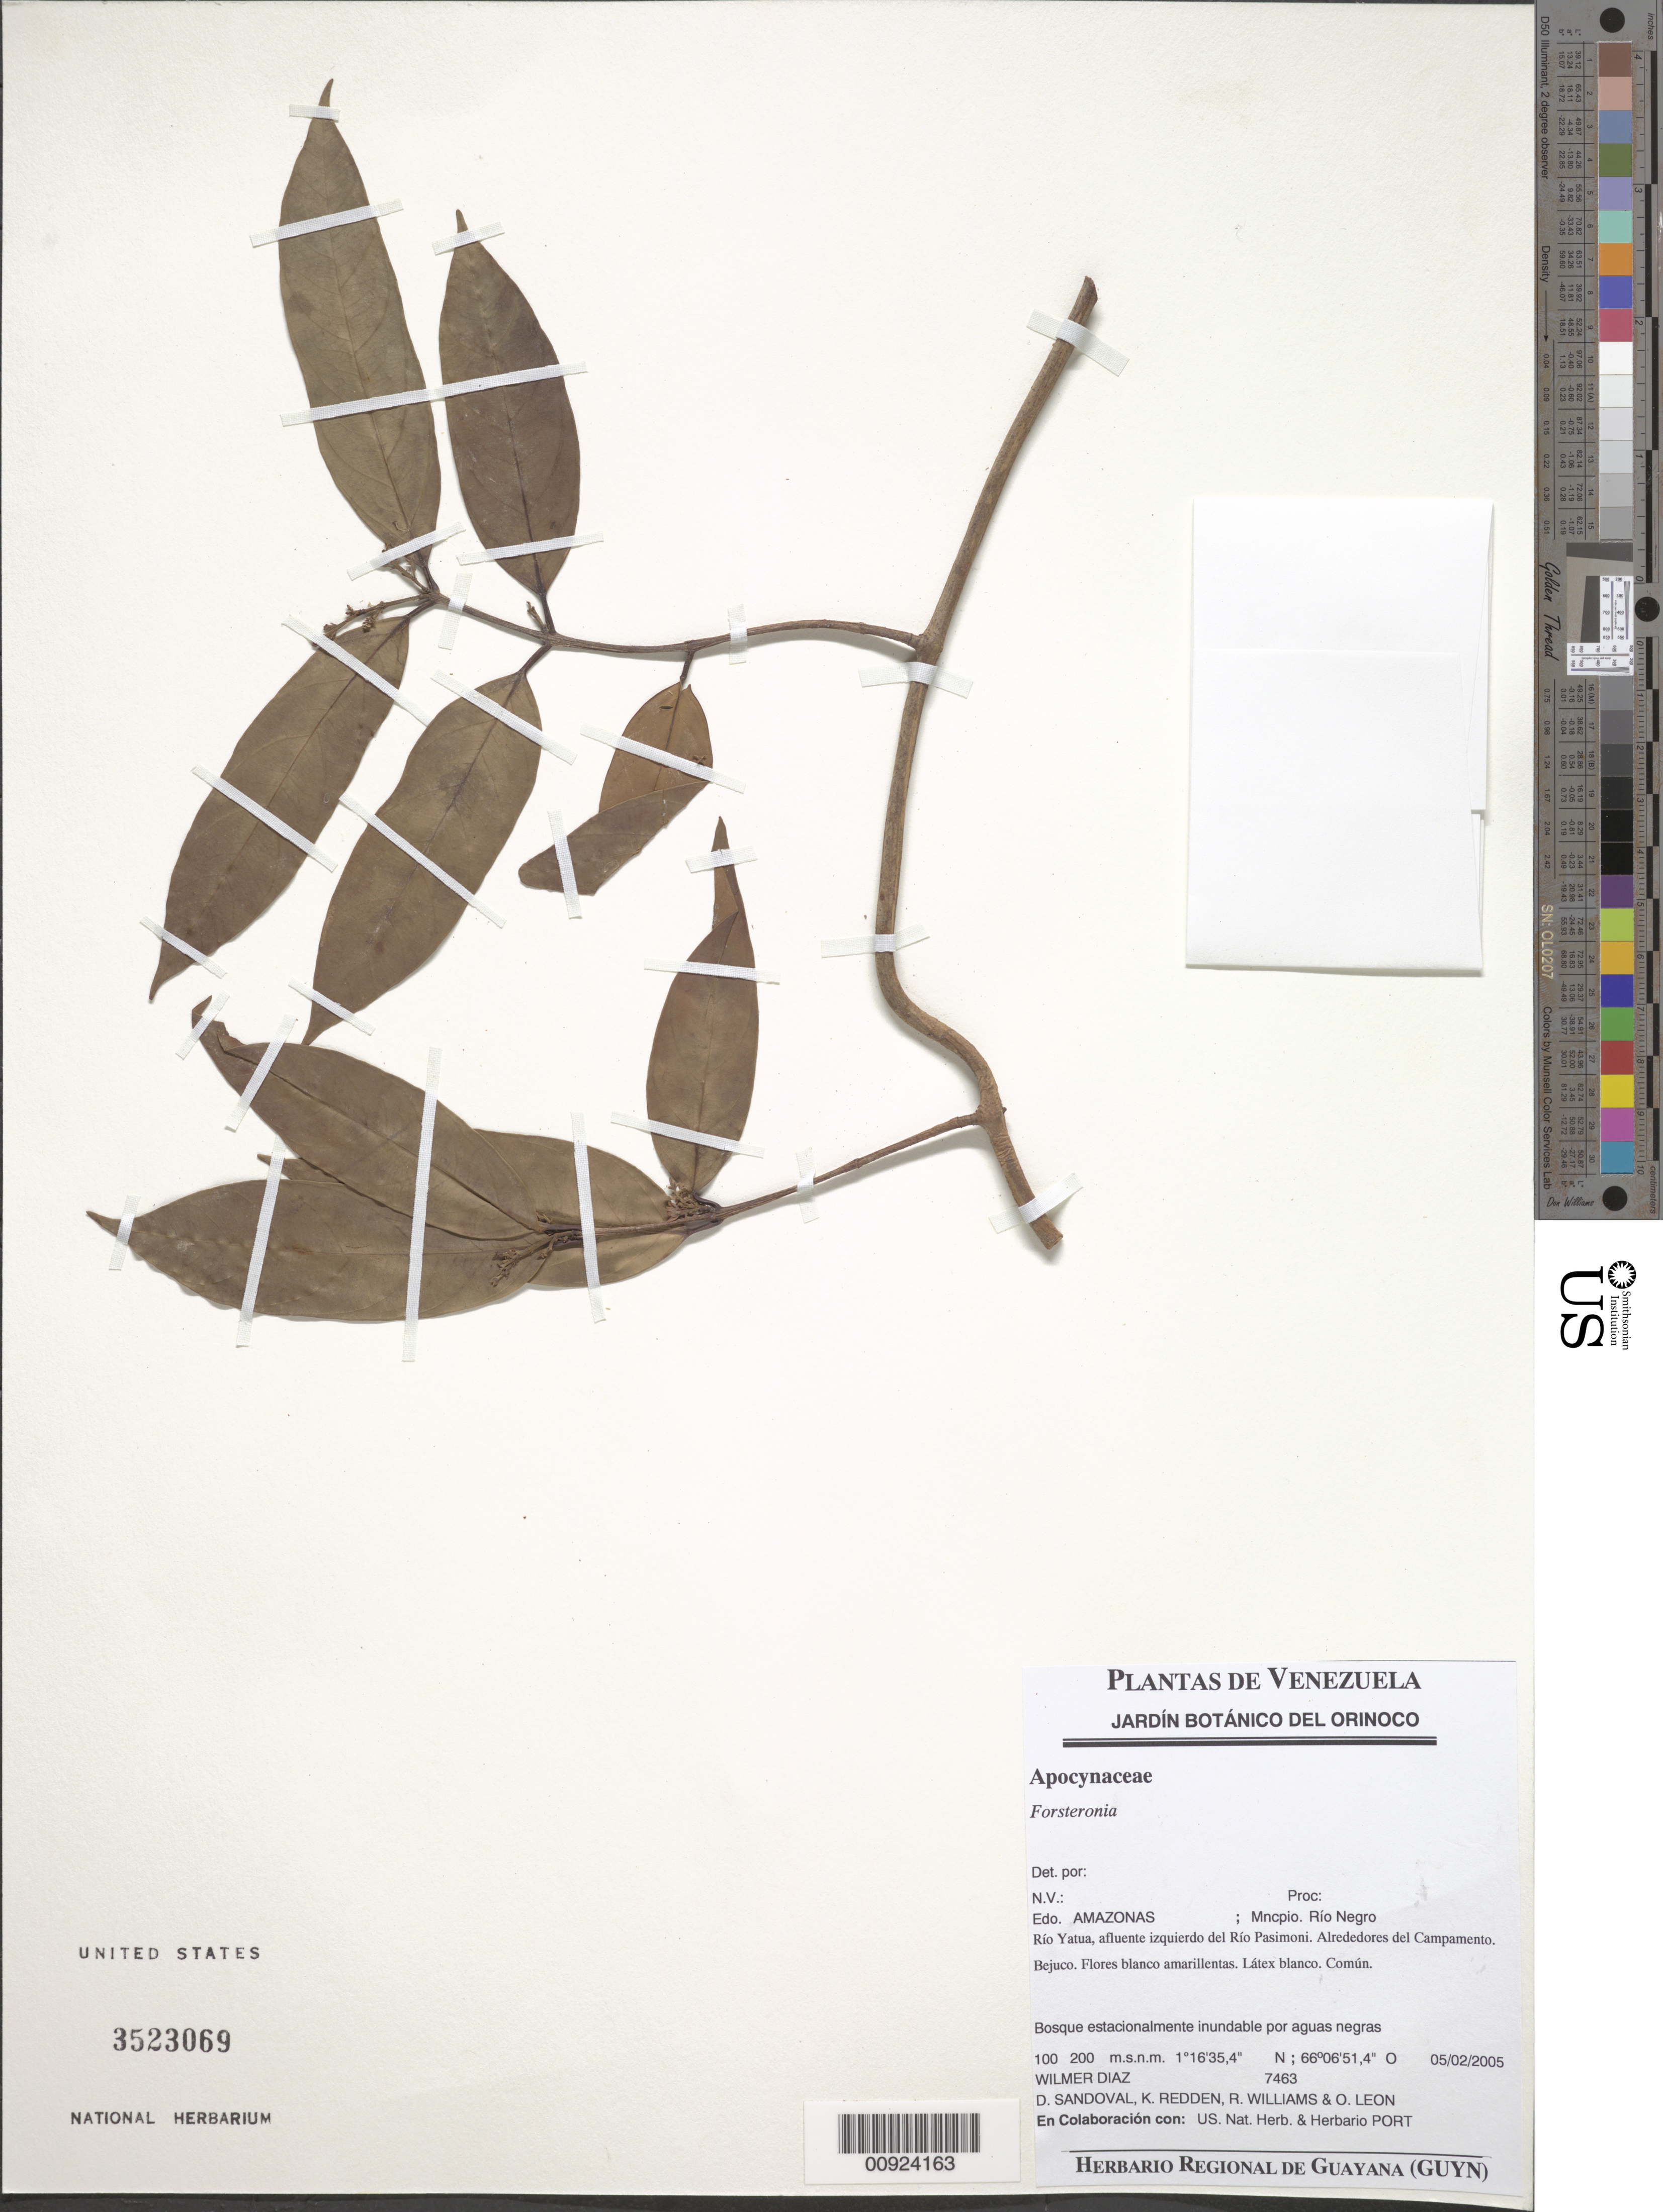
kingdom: Plantae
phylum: Tracheophyta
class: Magnoliopsida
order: Gentianales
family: Apocynaceae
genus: Forsteronia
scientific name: Forsteronia sp.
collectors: W. Díaz P., D. Sandoval, K. M. Redden, R. Williams & O. León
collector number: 7463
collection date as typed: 5-Feb-05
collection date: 2005-02-05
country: Venezuela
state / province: Amazonas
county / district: Río Negro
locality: Río Yatua, afluente izquierdo del Río Pasimoni, alrededores del Campamento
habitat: Bosque estacionalmente inundable por aguas negras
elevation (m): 100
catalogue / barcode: US 3523069